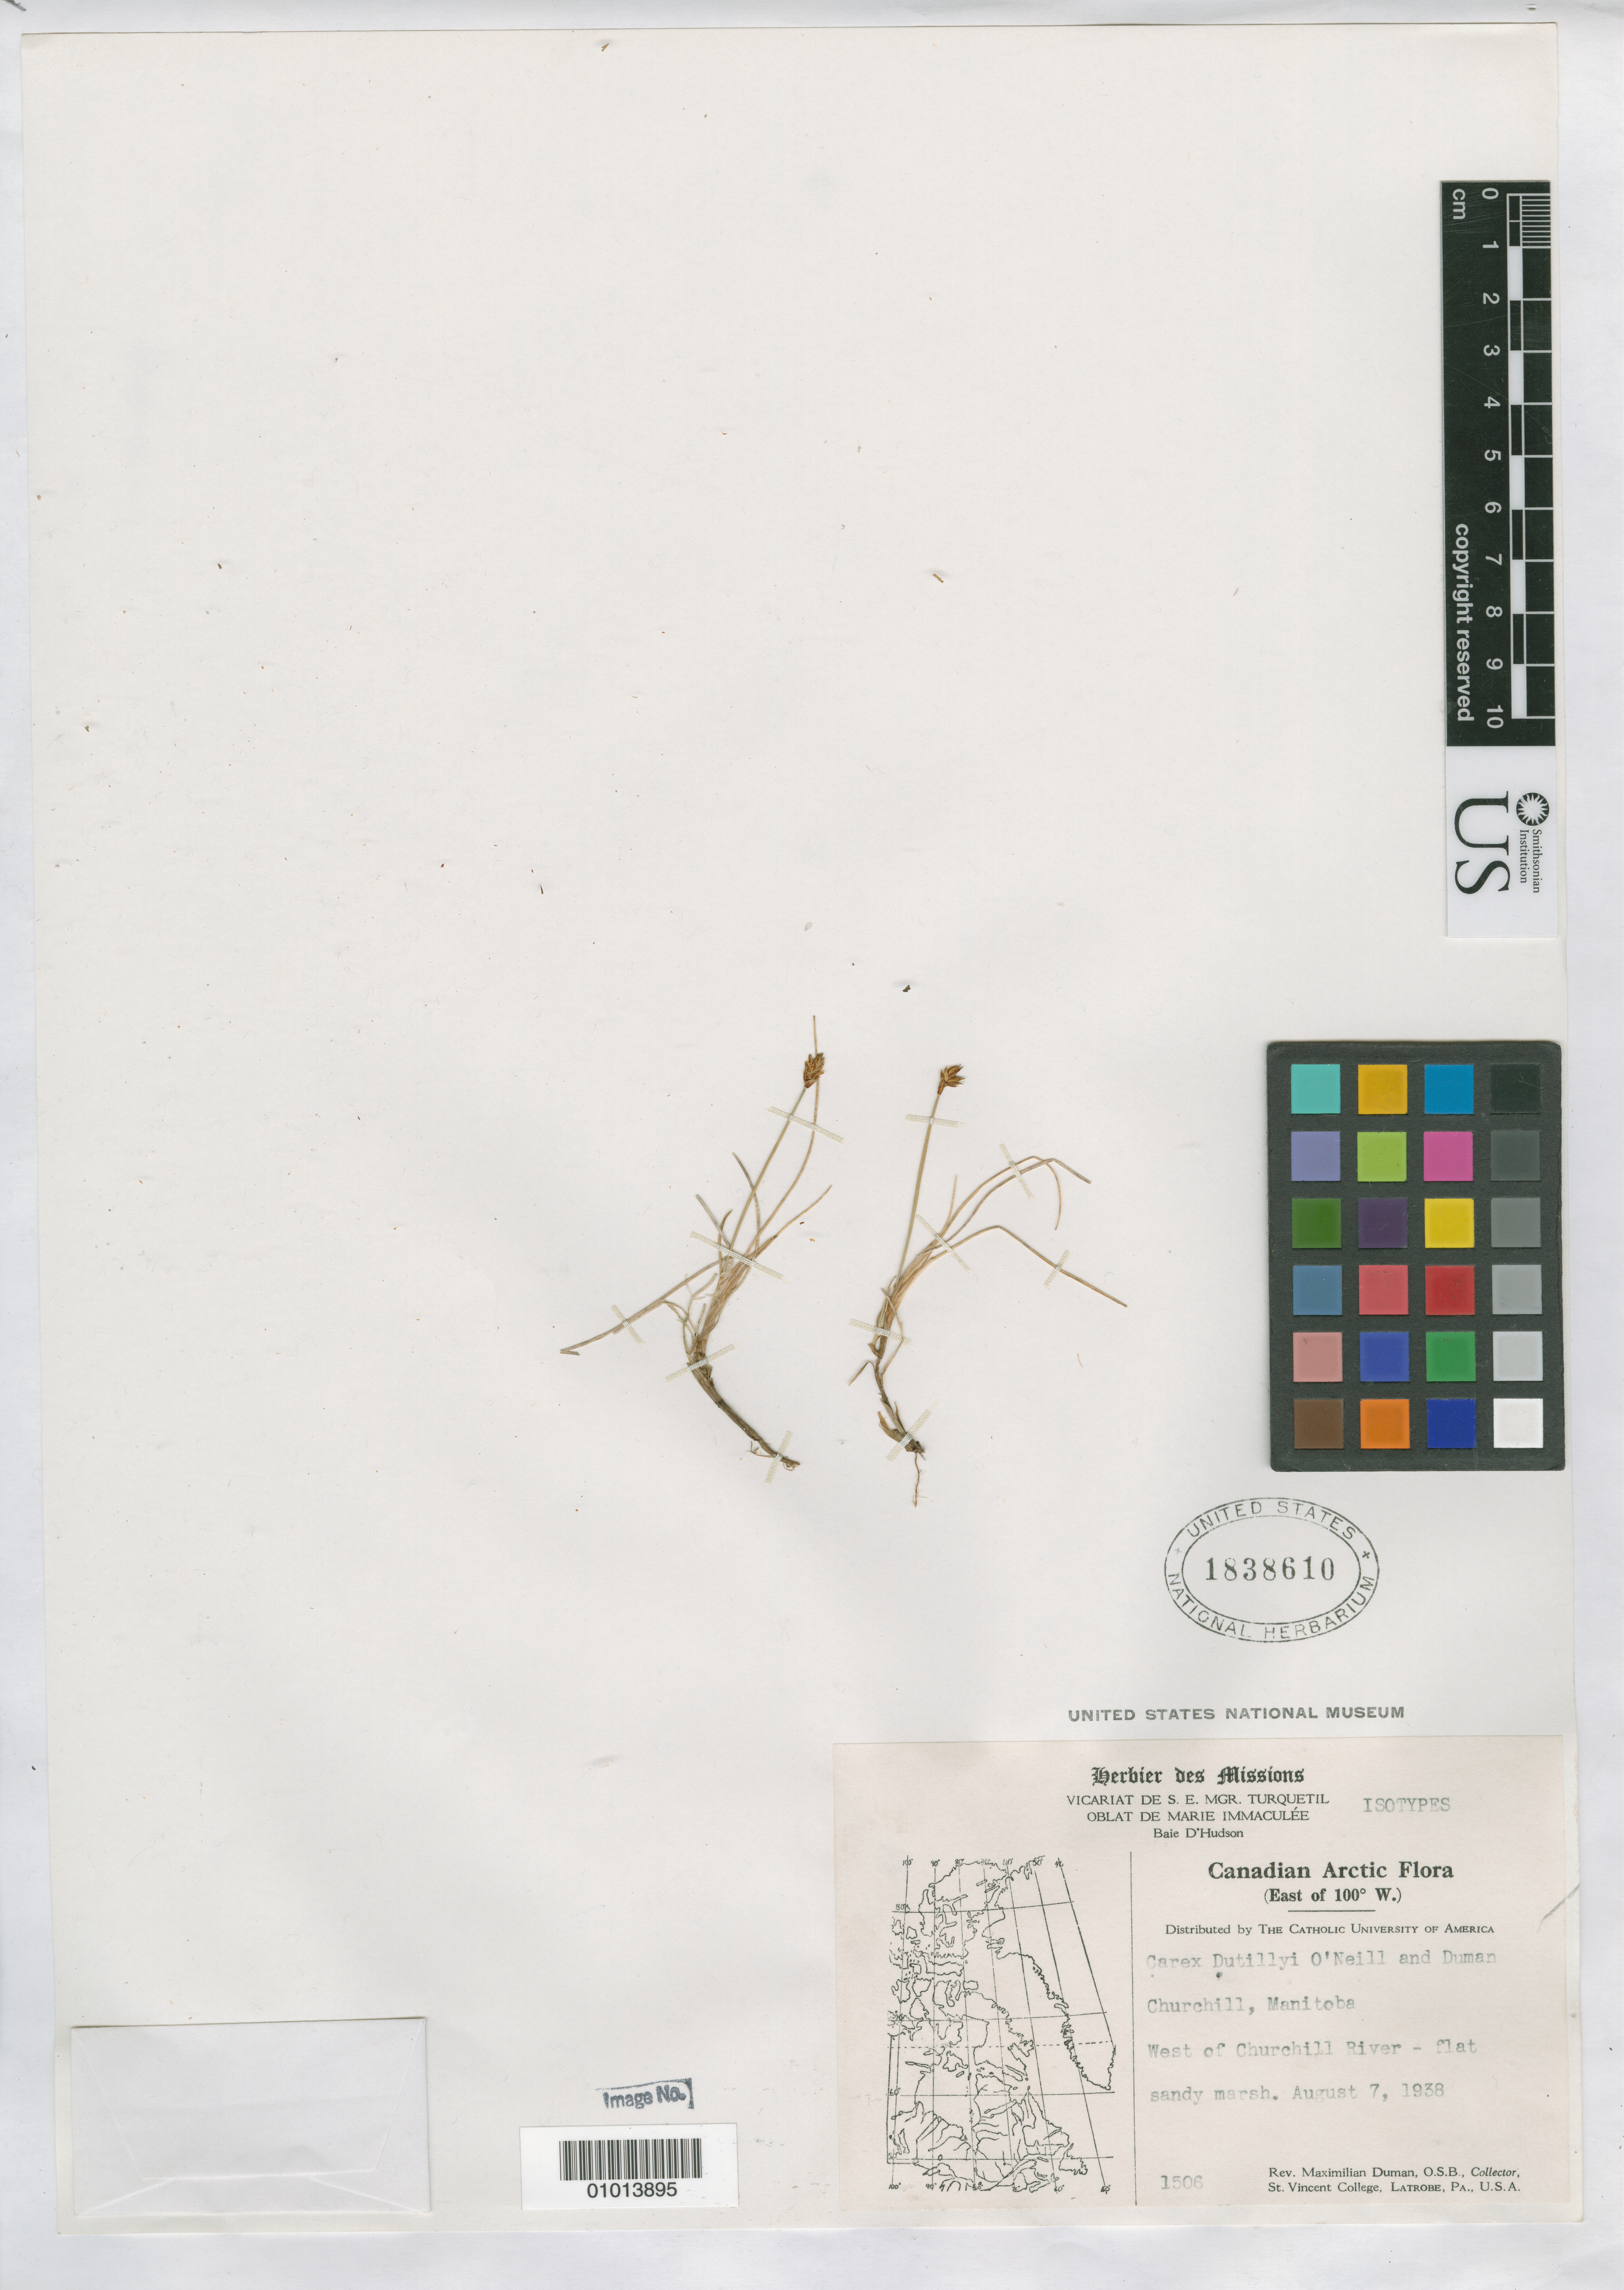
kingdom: Plantae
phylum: Tracheophyta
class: Liliopsida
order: Poales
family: Cyperaceae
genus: Carex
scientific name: Carex dutillyi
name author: O'Neill & Duman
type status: Isotype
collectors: M. Duman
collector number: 1506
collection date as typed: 07 Aug 1938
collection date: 1938-08-07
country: Canada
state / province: Manitoba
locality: W of Churchill River, Churchill.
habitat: Sandy marsh.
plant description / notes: Collection date Aug. 8, 1938 according to protologue.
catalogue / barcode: US 1838610